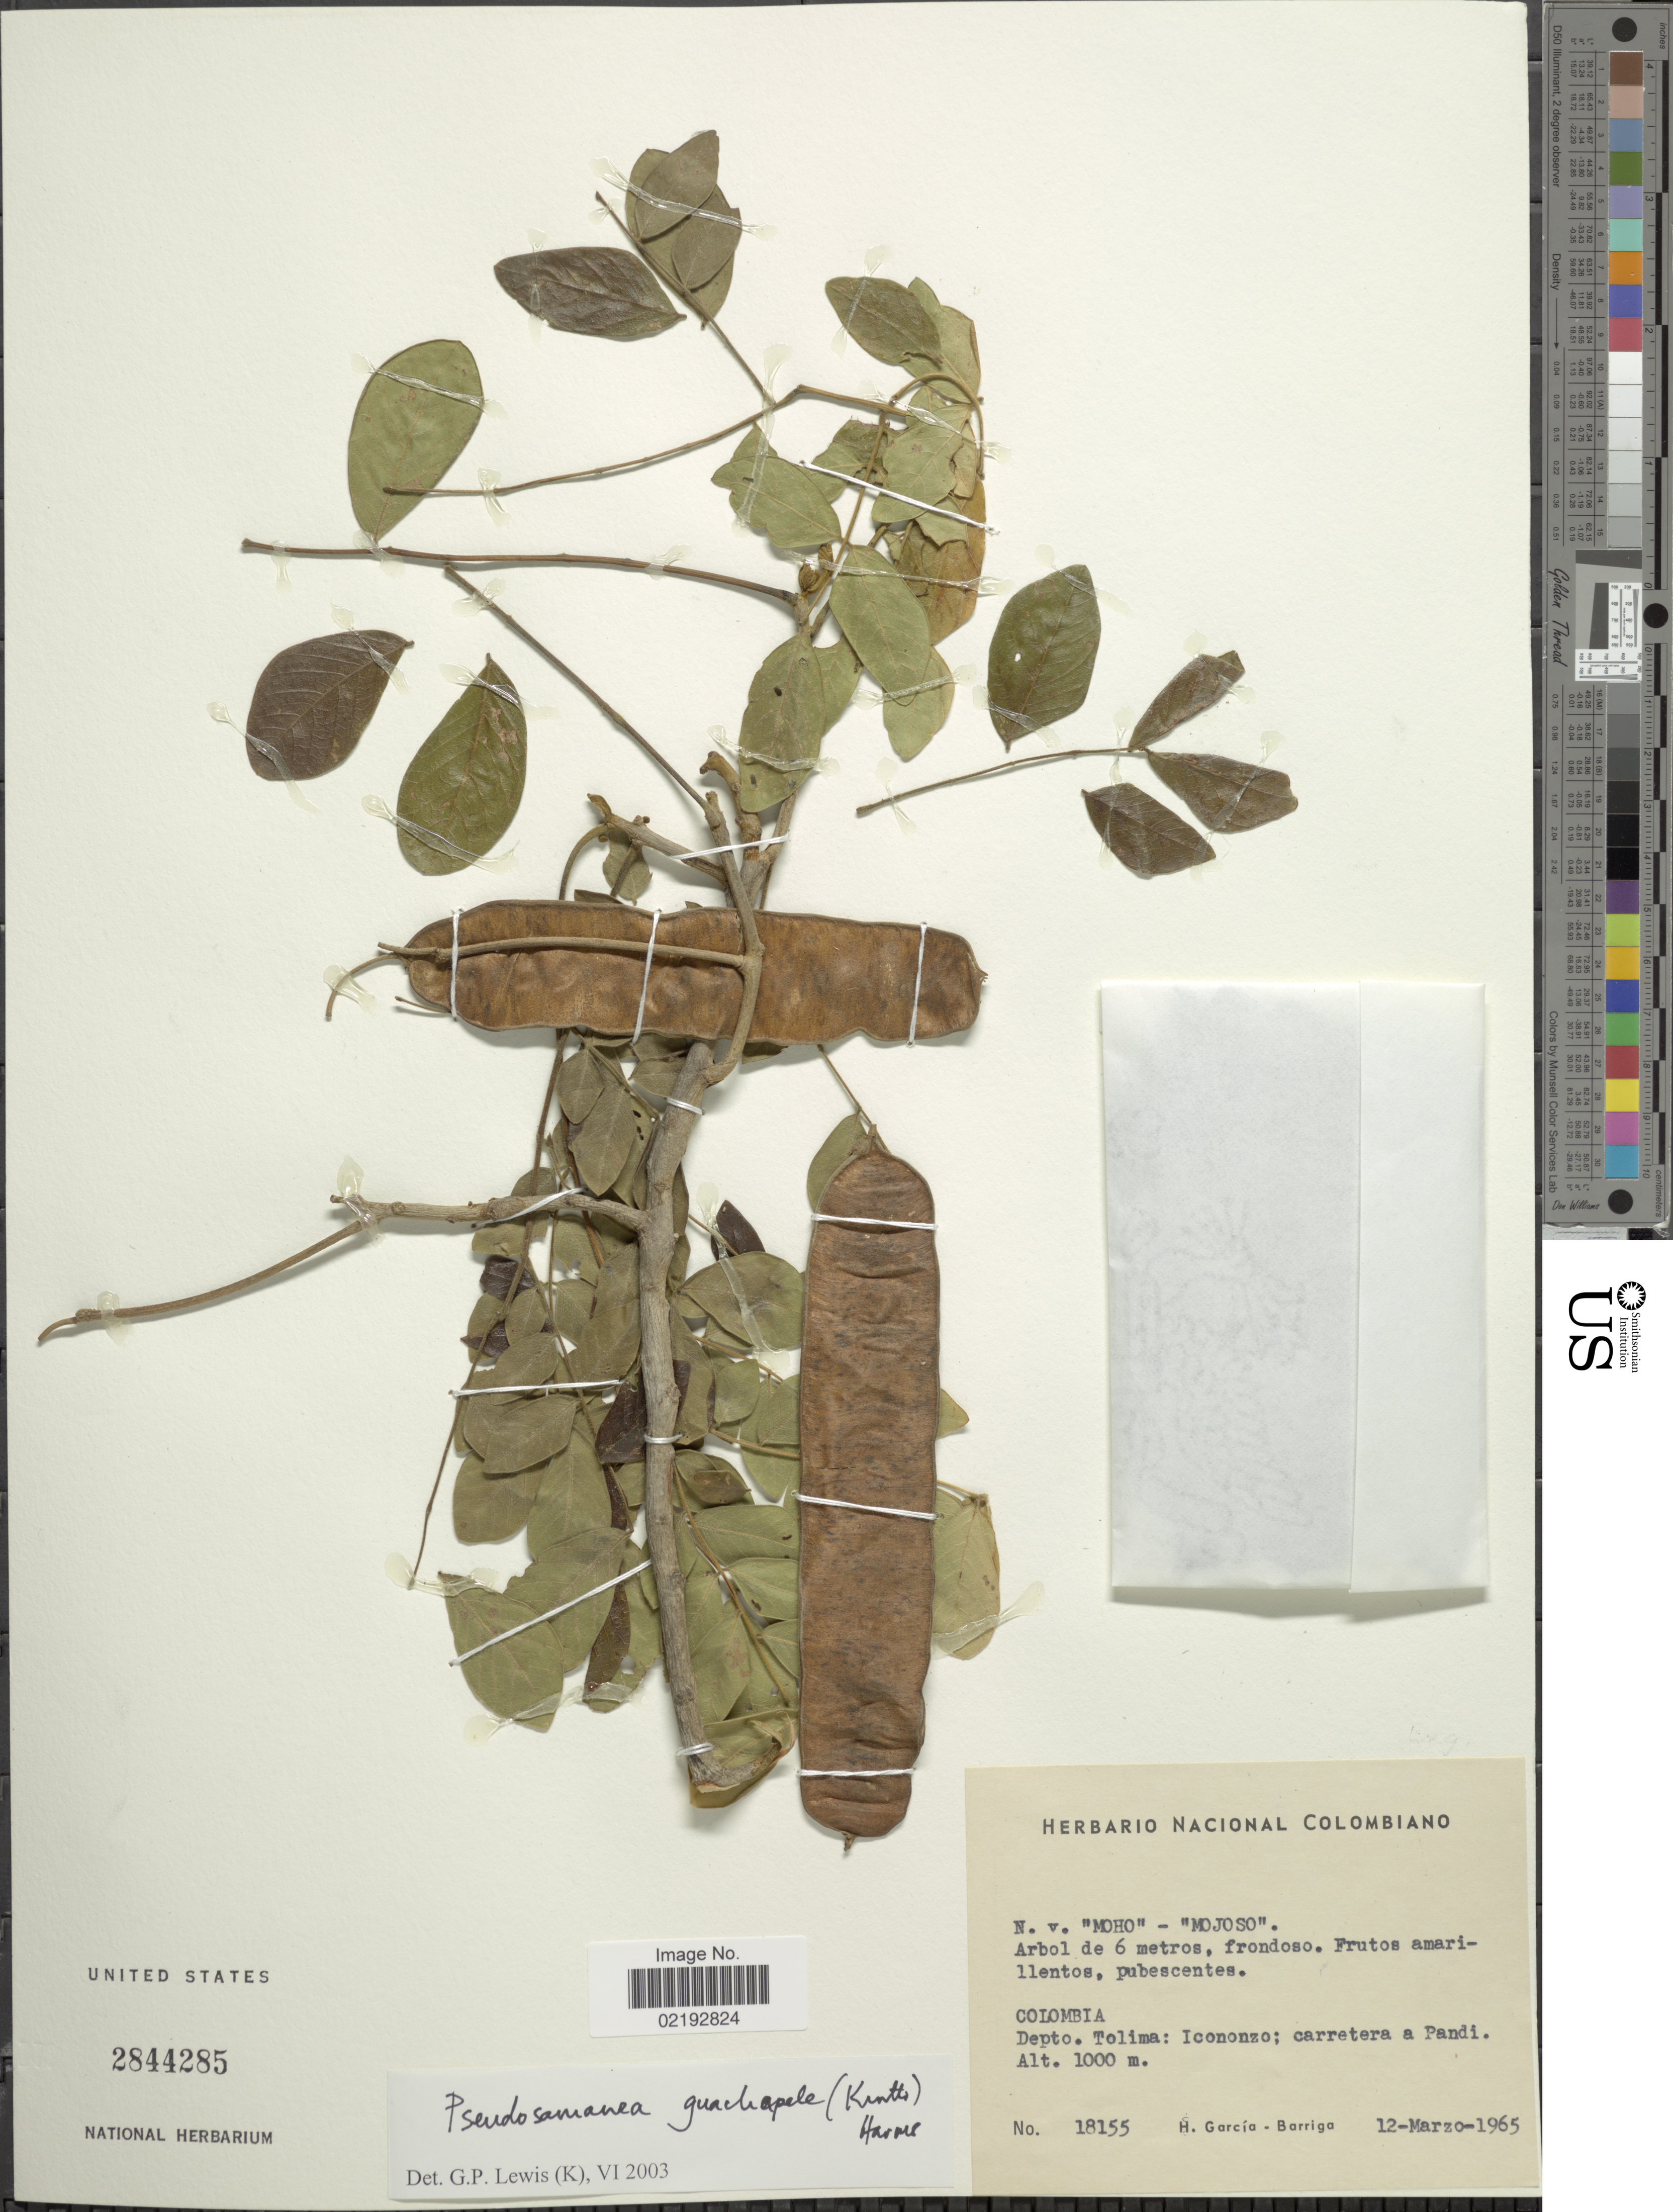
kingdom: Plantae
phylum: Tracheophyta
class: Magnoliopsida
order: Fabales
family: Fabaceae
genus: Pseudosamanea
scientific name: Pseudosamanea guachapele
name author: (Kunth) Harms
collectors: H. García Barriga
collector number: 18155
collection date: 1965-03-12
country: Colombia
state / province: Tolima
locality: Icononzo, carretera a Pandi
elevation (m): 1000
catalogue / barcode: US 2844285